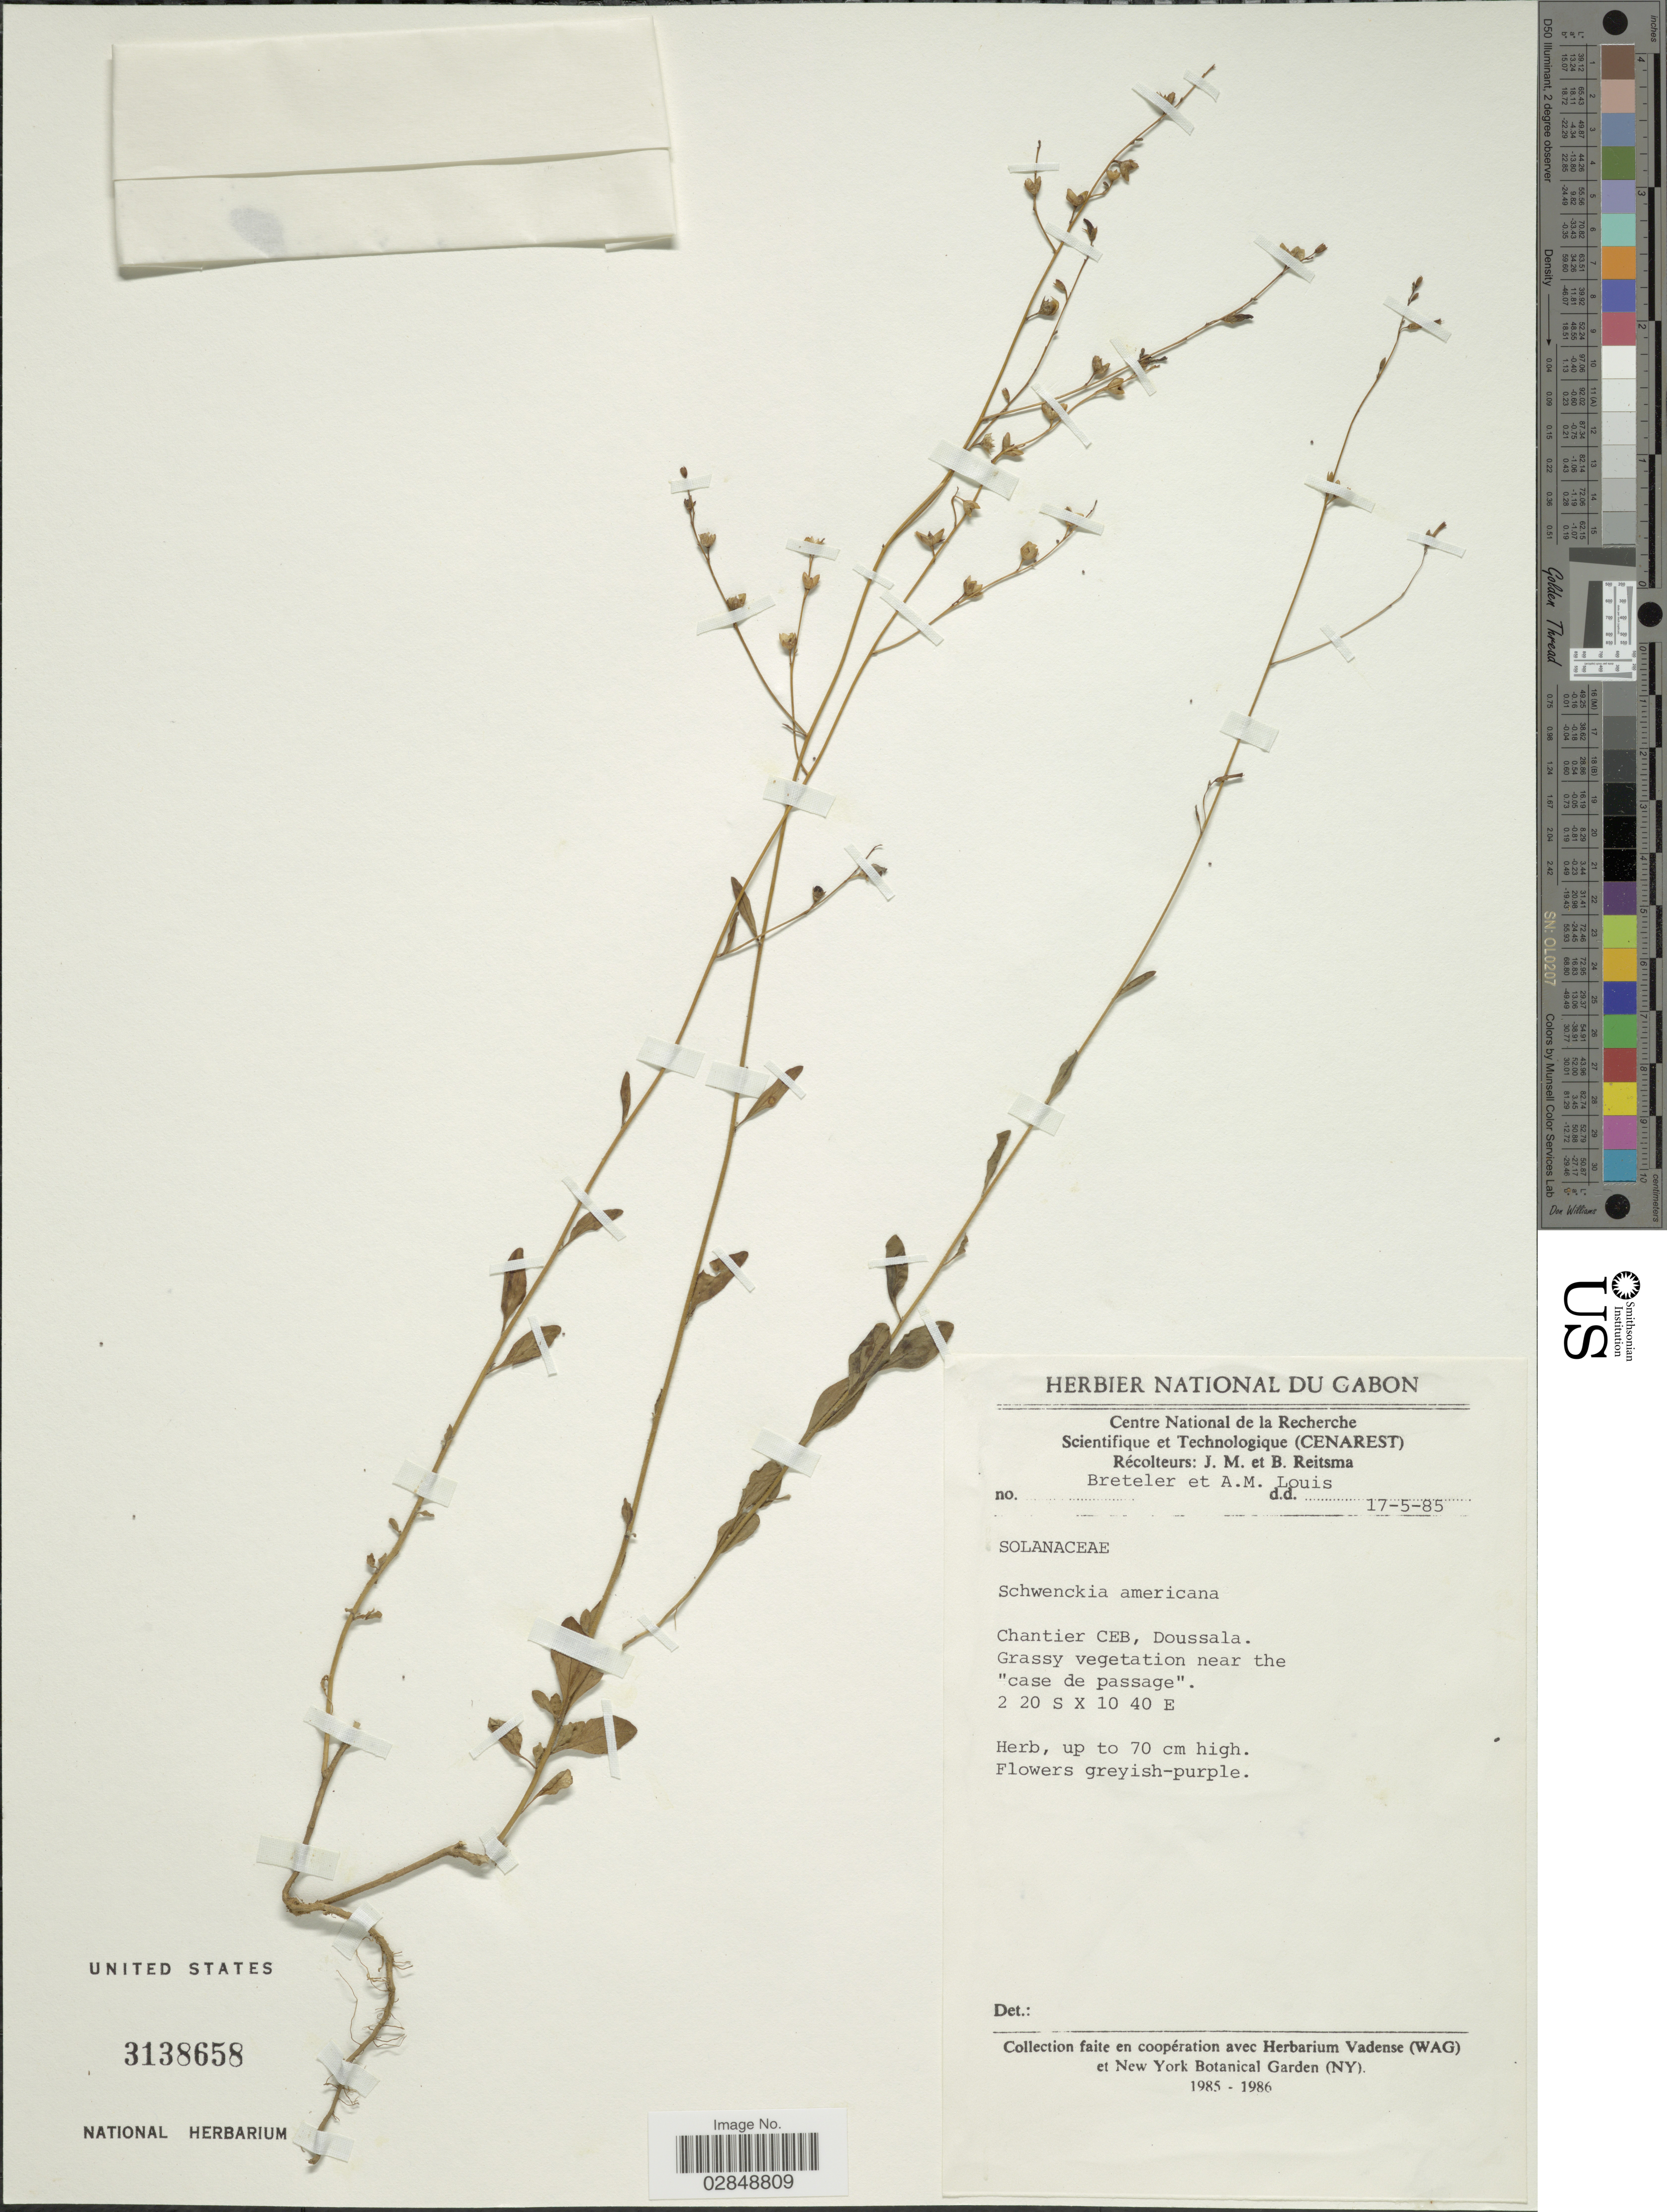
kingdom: Plantae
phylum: Tracheophyta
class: Magnoliopsida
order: Solanales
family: Solanaceae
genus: Schwenckia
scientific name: Schwenckia americana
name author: L.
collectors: J. Reitsma, B. Reitsma, -. Breteler & A. Louis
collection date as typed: Transcribed d/m/y: 17/5/85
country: Gabon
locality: Chantier CEB, Doussala.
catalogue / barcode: US 3138658